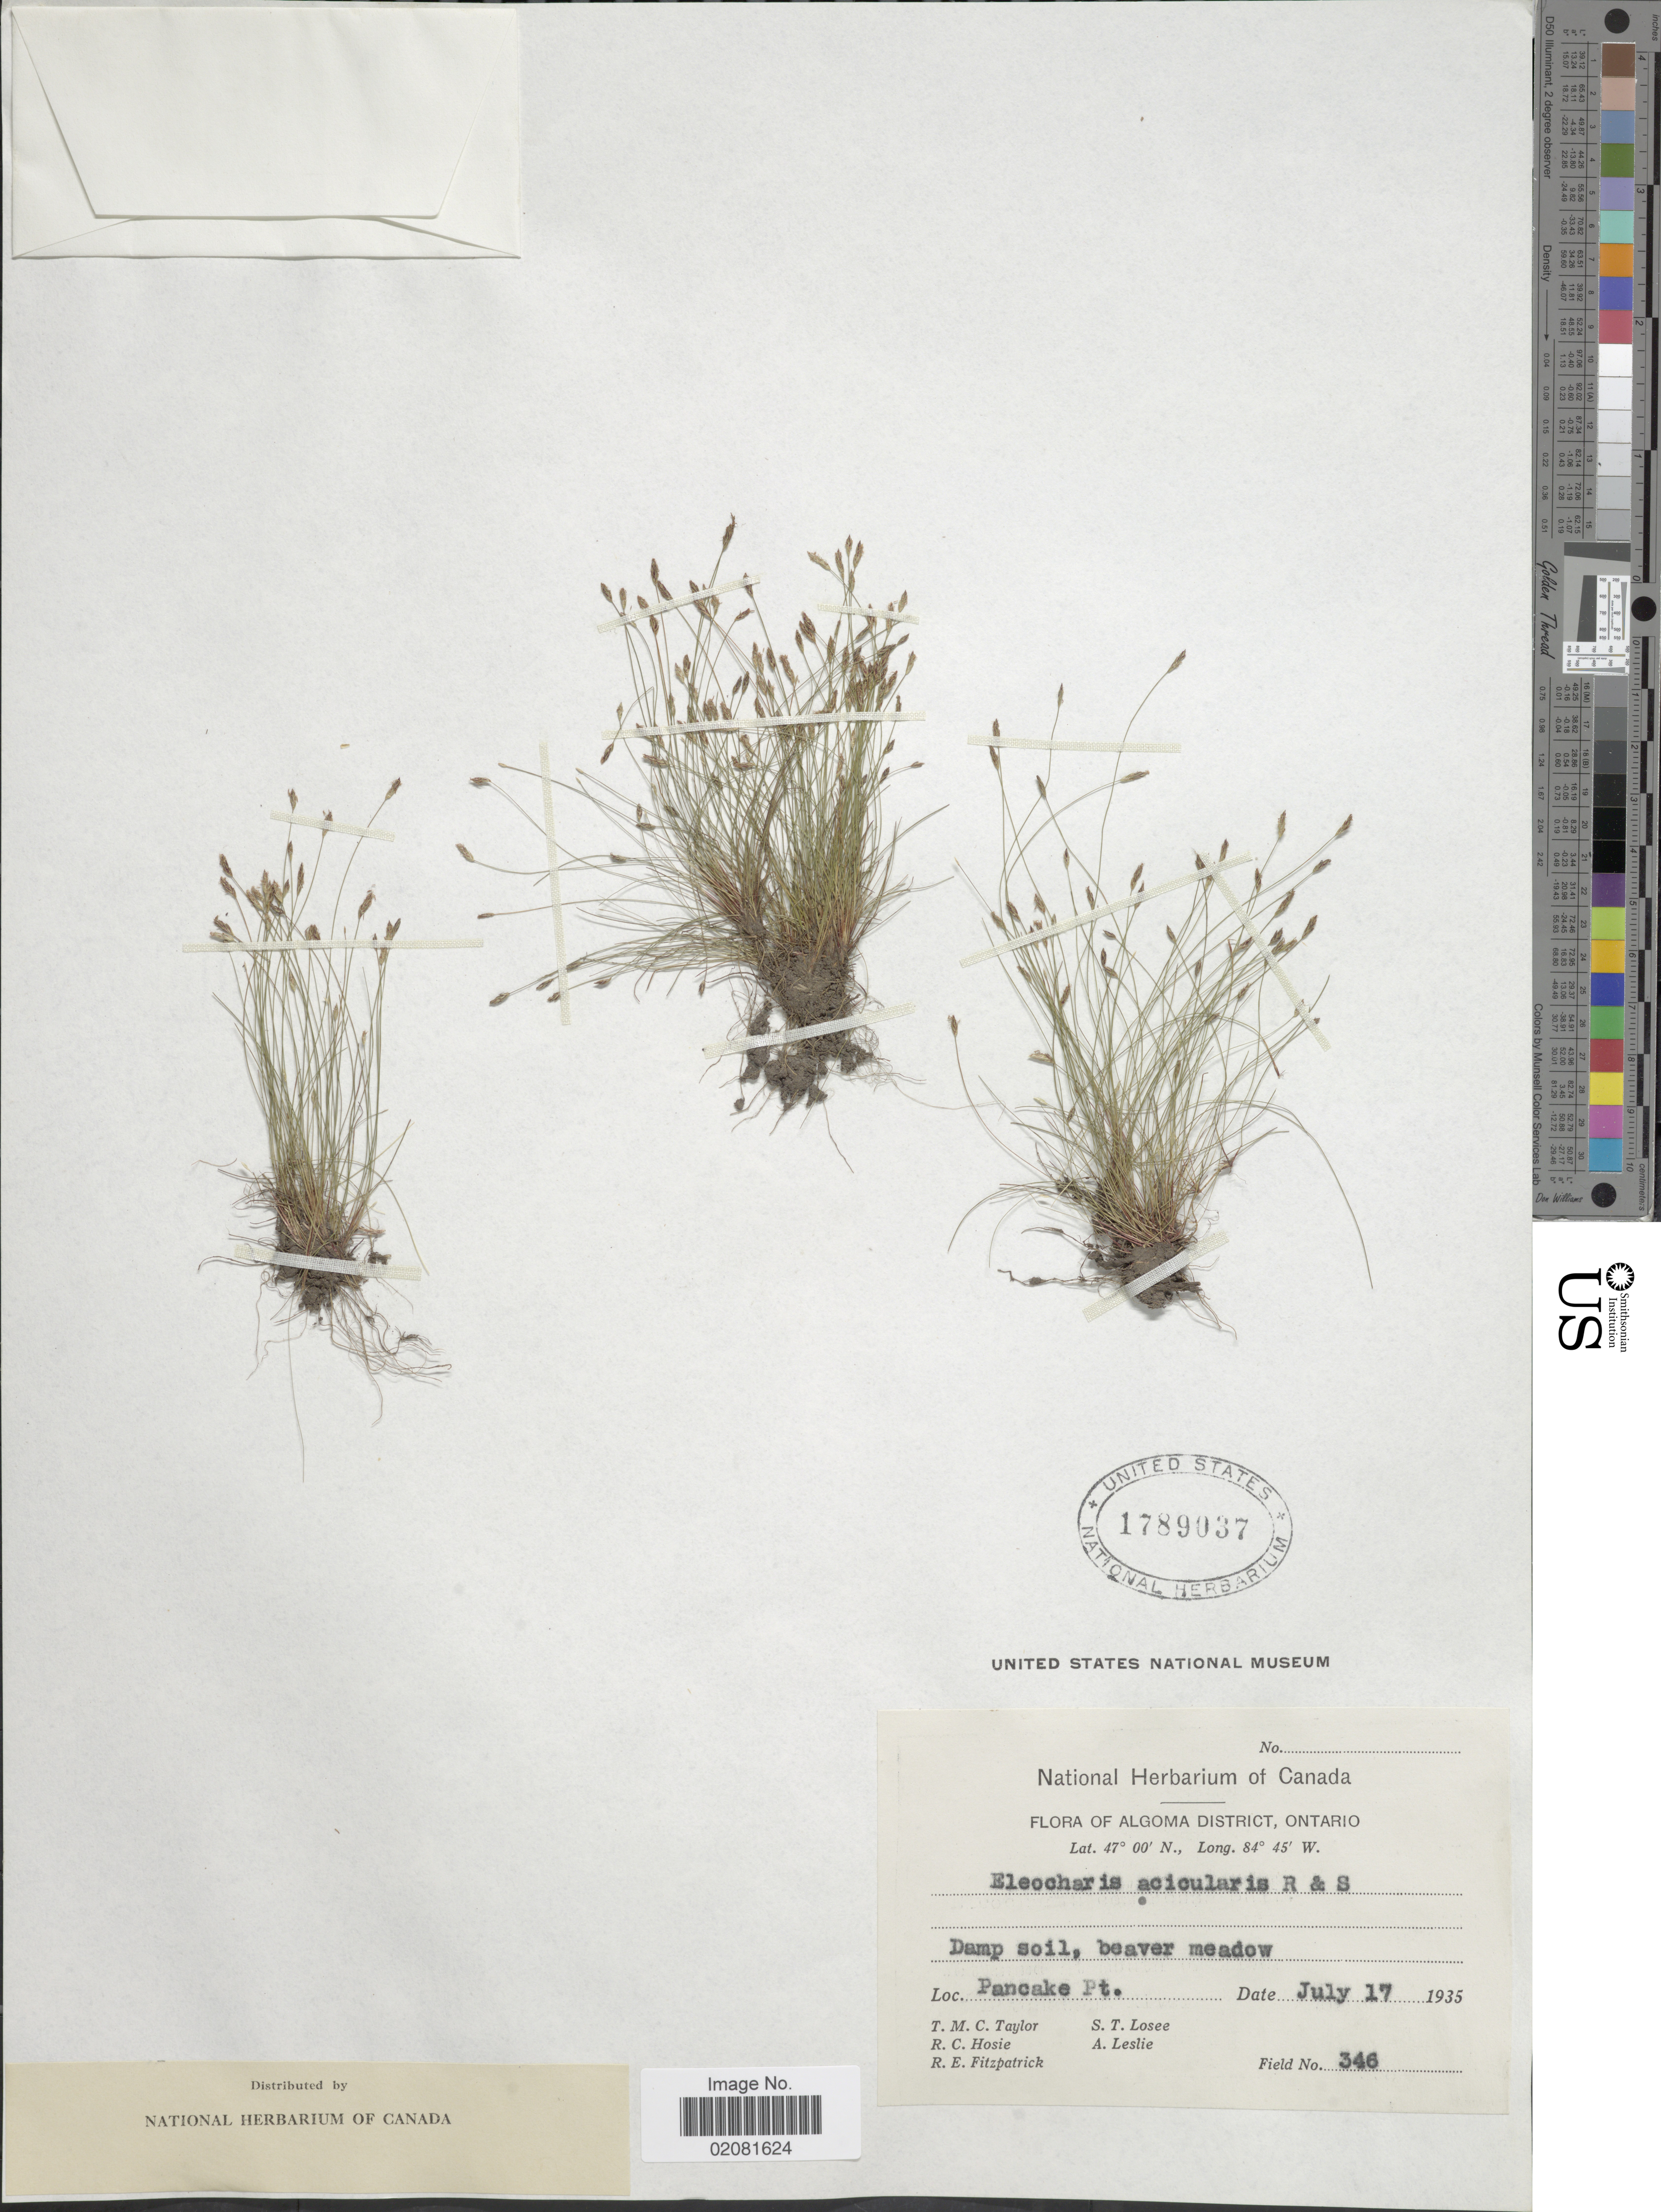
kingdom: Plantae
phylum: Tracheophyta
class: Liliopsida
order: Poales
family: Cyperaceae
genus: Eleocharis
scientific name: Eleocharis acicularis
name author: (L.) Roem. & Schult.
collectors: T. M. C. Taylor, R. Hosie, R. Fitzpatrick, S. Losee & A. Leslie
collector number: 346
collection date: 1935-07-17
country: Canada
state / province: Ontario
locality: Algoma District. Pancake Pt.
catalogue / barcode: US 1789037